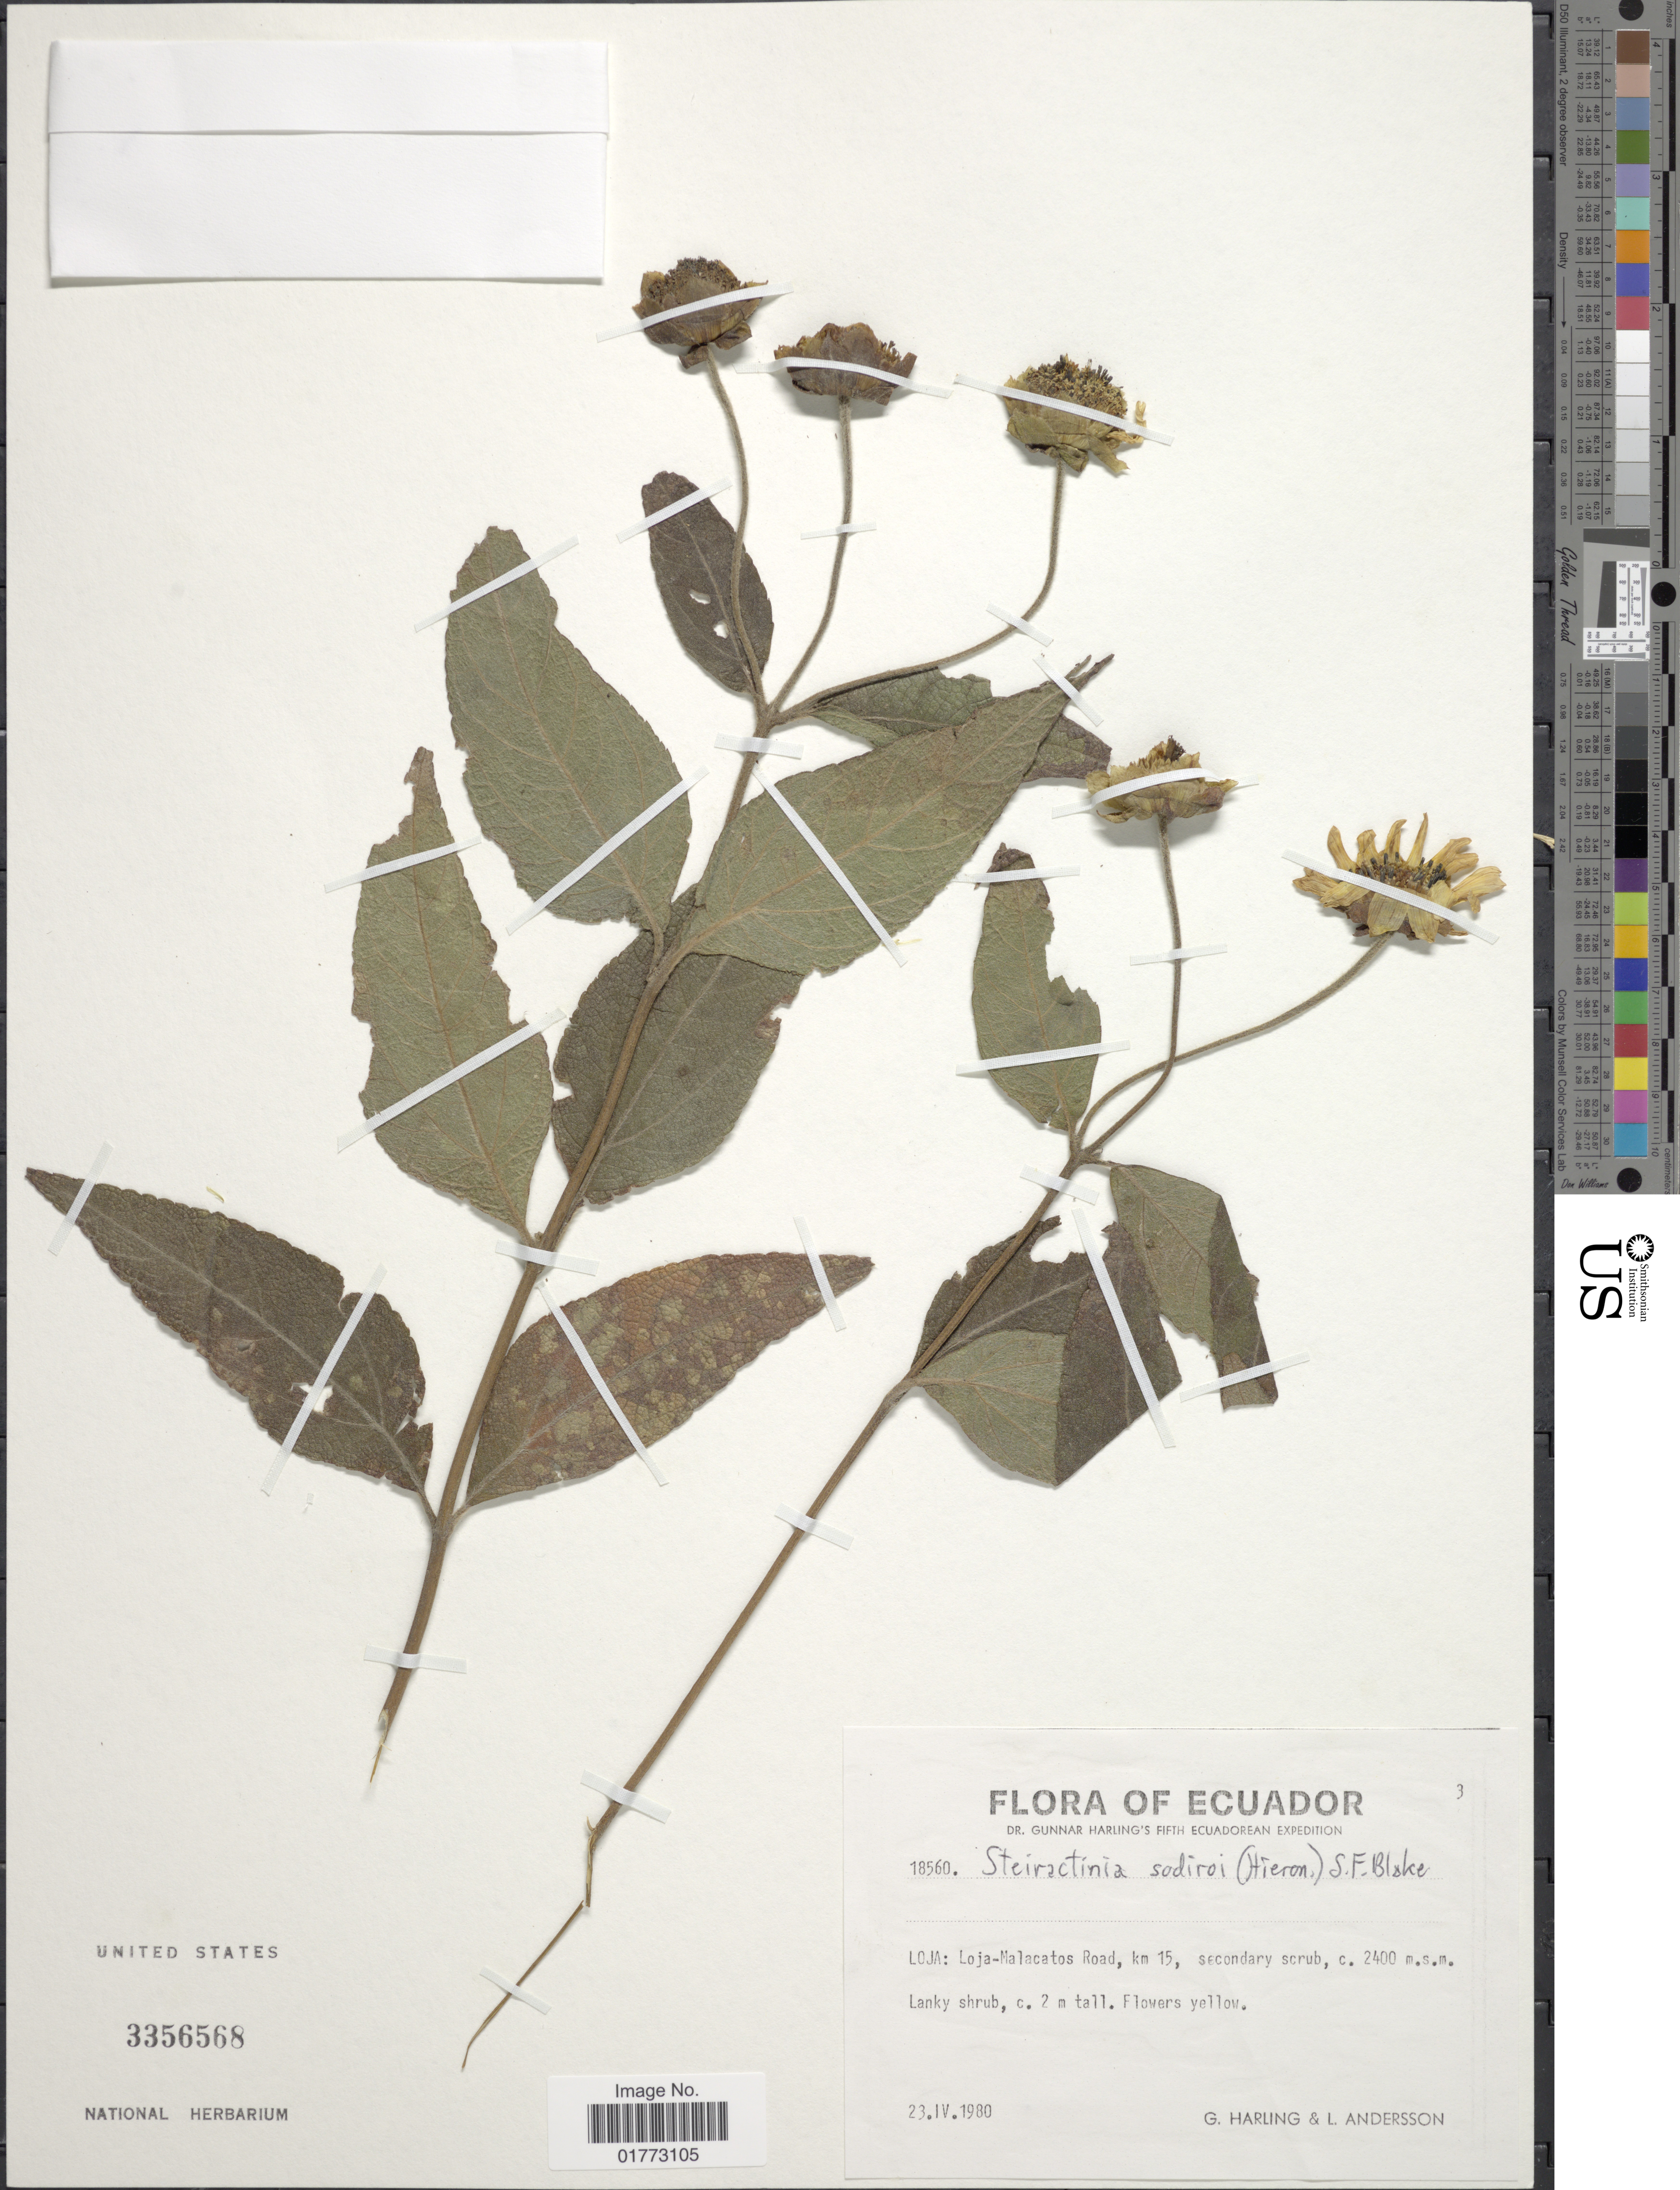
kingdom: Plantae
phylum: Tracheophyta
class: Magnoliopsida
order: Asterales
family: Asteraceae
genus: Steiractinia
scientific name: Steiractinia sodiroi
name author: (Hieron. ex Sodiro) S.F. Blake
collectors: G. Harling & L. Andersson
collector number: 18560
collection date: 1980-04-23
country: Ecuador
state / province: Loja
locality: Loja-Nalacatos Road, km 15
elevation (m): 2400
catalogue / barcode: US 3356568